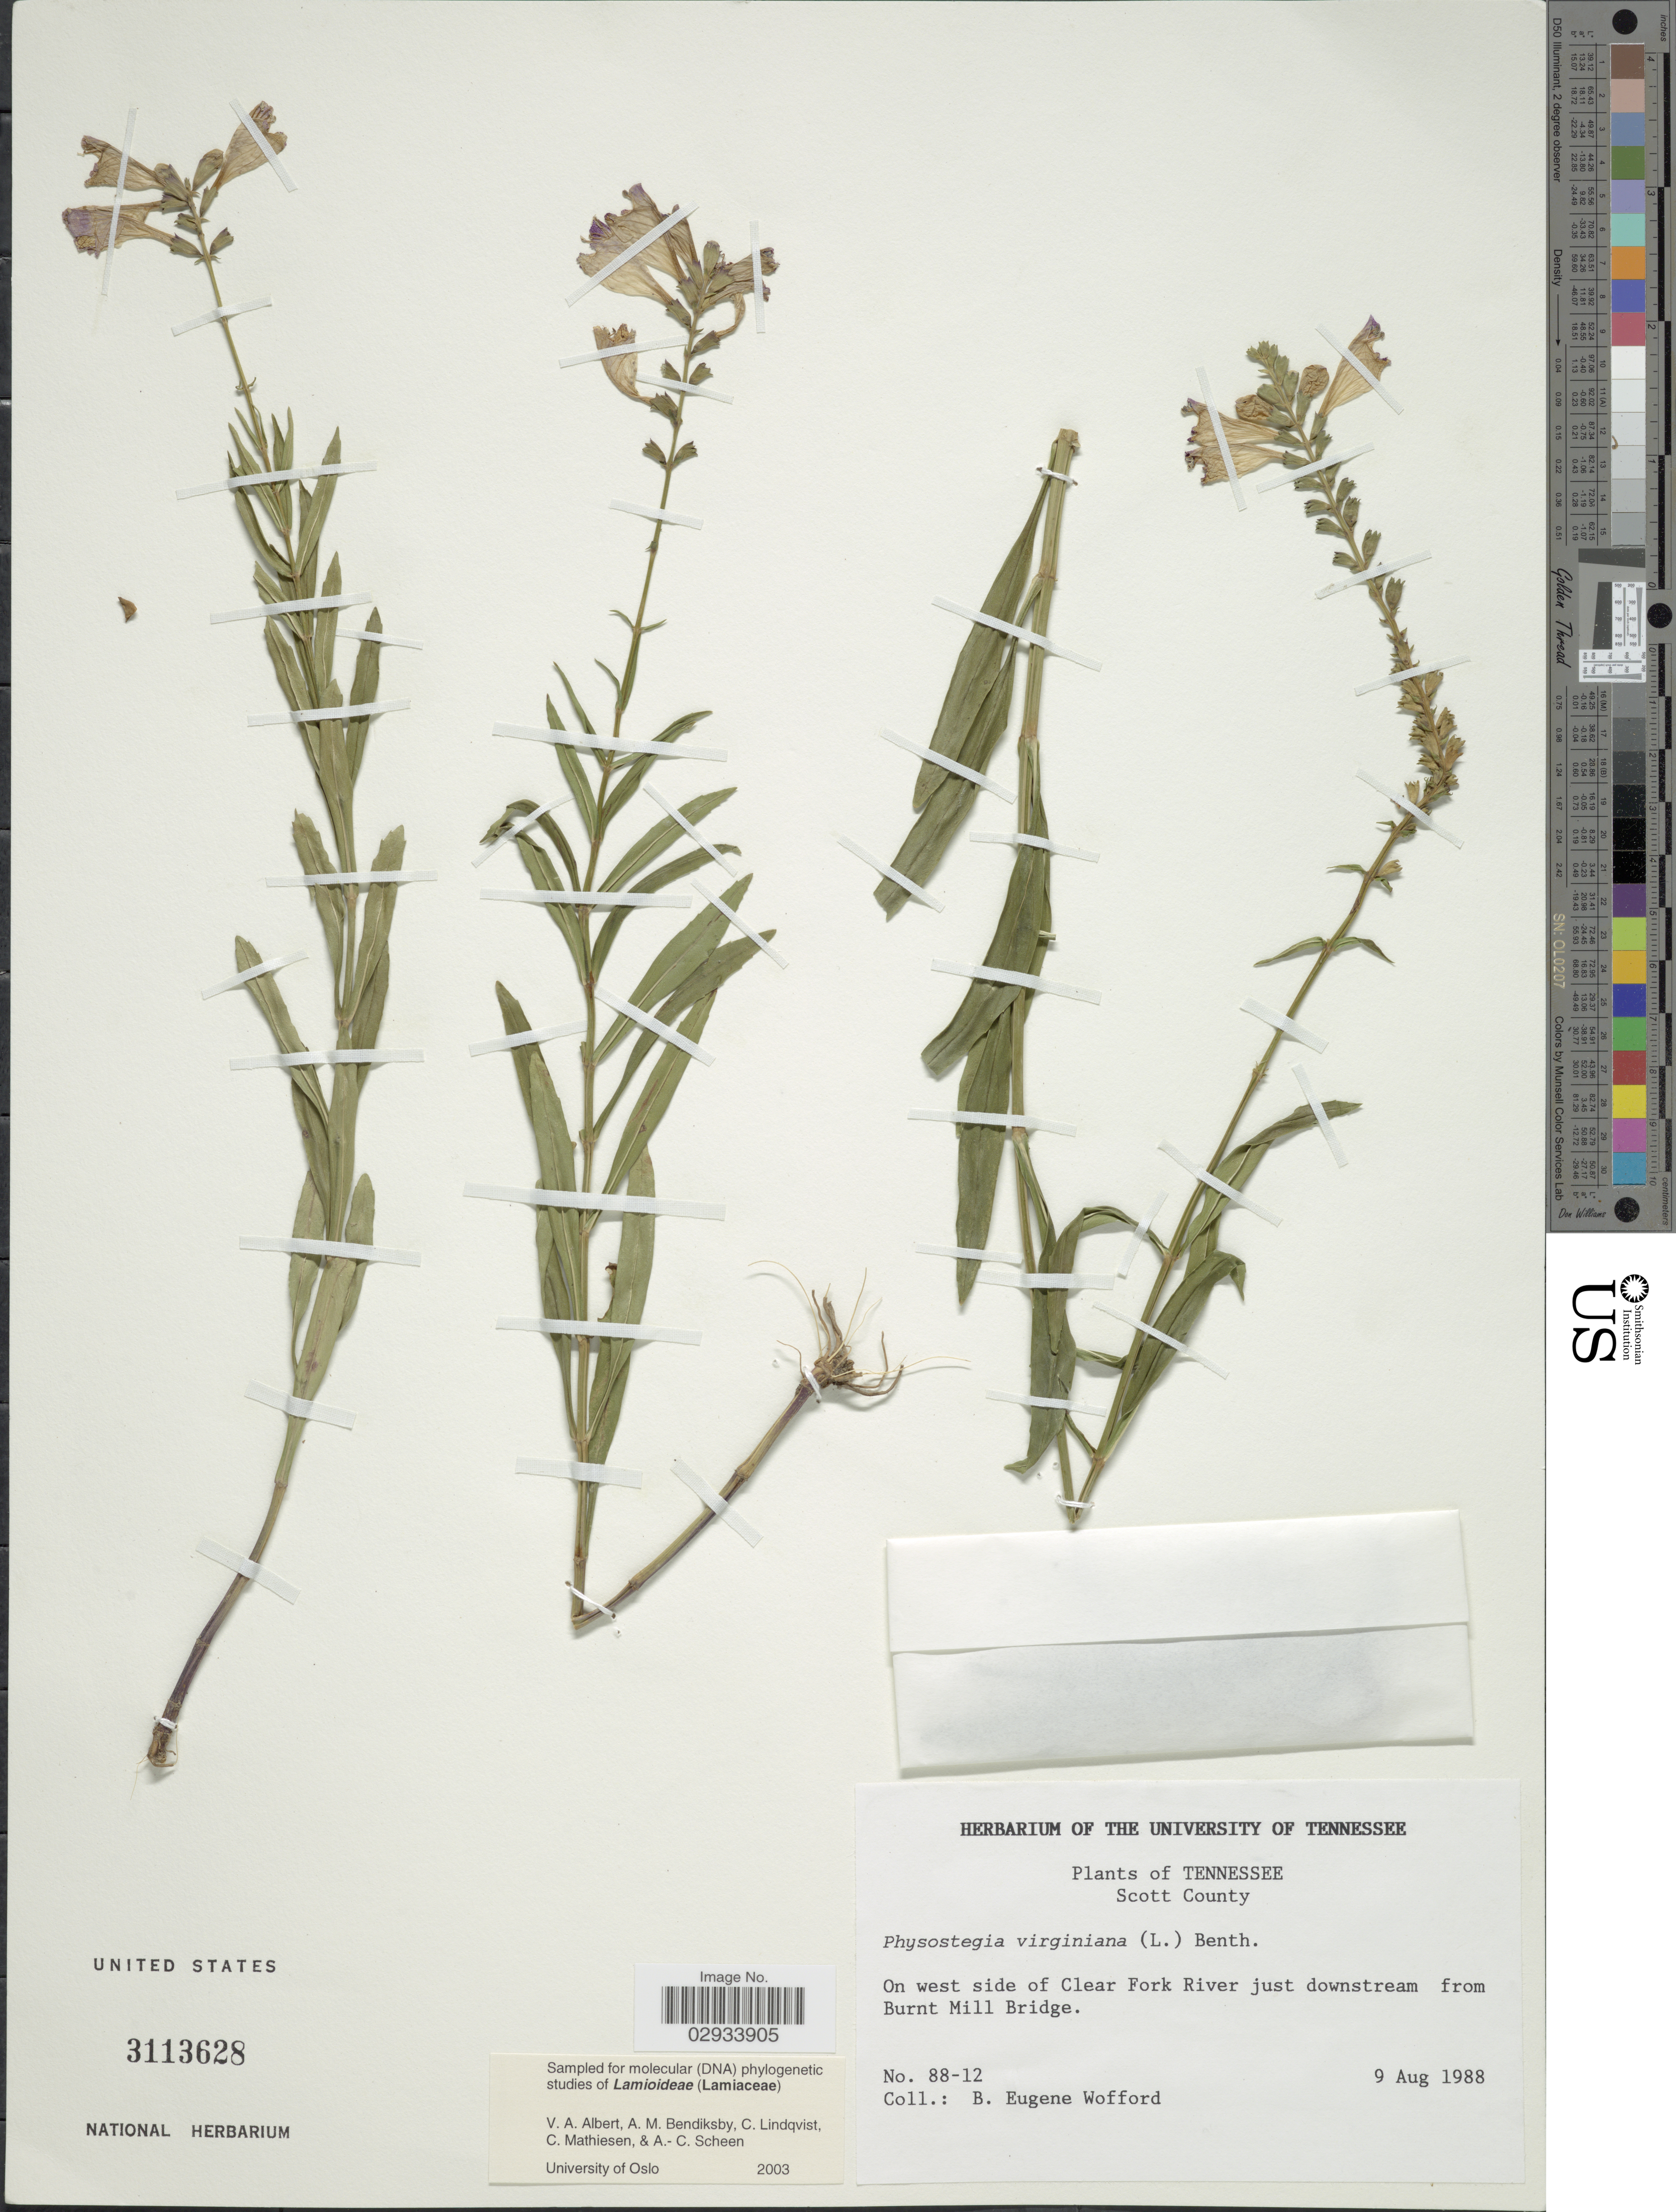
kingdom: Plantae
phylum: Tracheophyta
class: Magnoliopsida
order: Lamiales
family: Lamiaceae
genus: Physostegia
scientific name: Physostegia virginiana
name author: (L.) Benth.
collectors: B. Wofford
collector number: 88-12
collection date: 1988-08-09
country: United States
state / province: Tennessee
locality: Scott County, On west side of Clear Fork River just downstream from Burnt Mill Bridge.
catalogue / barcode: US 3113628